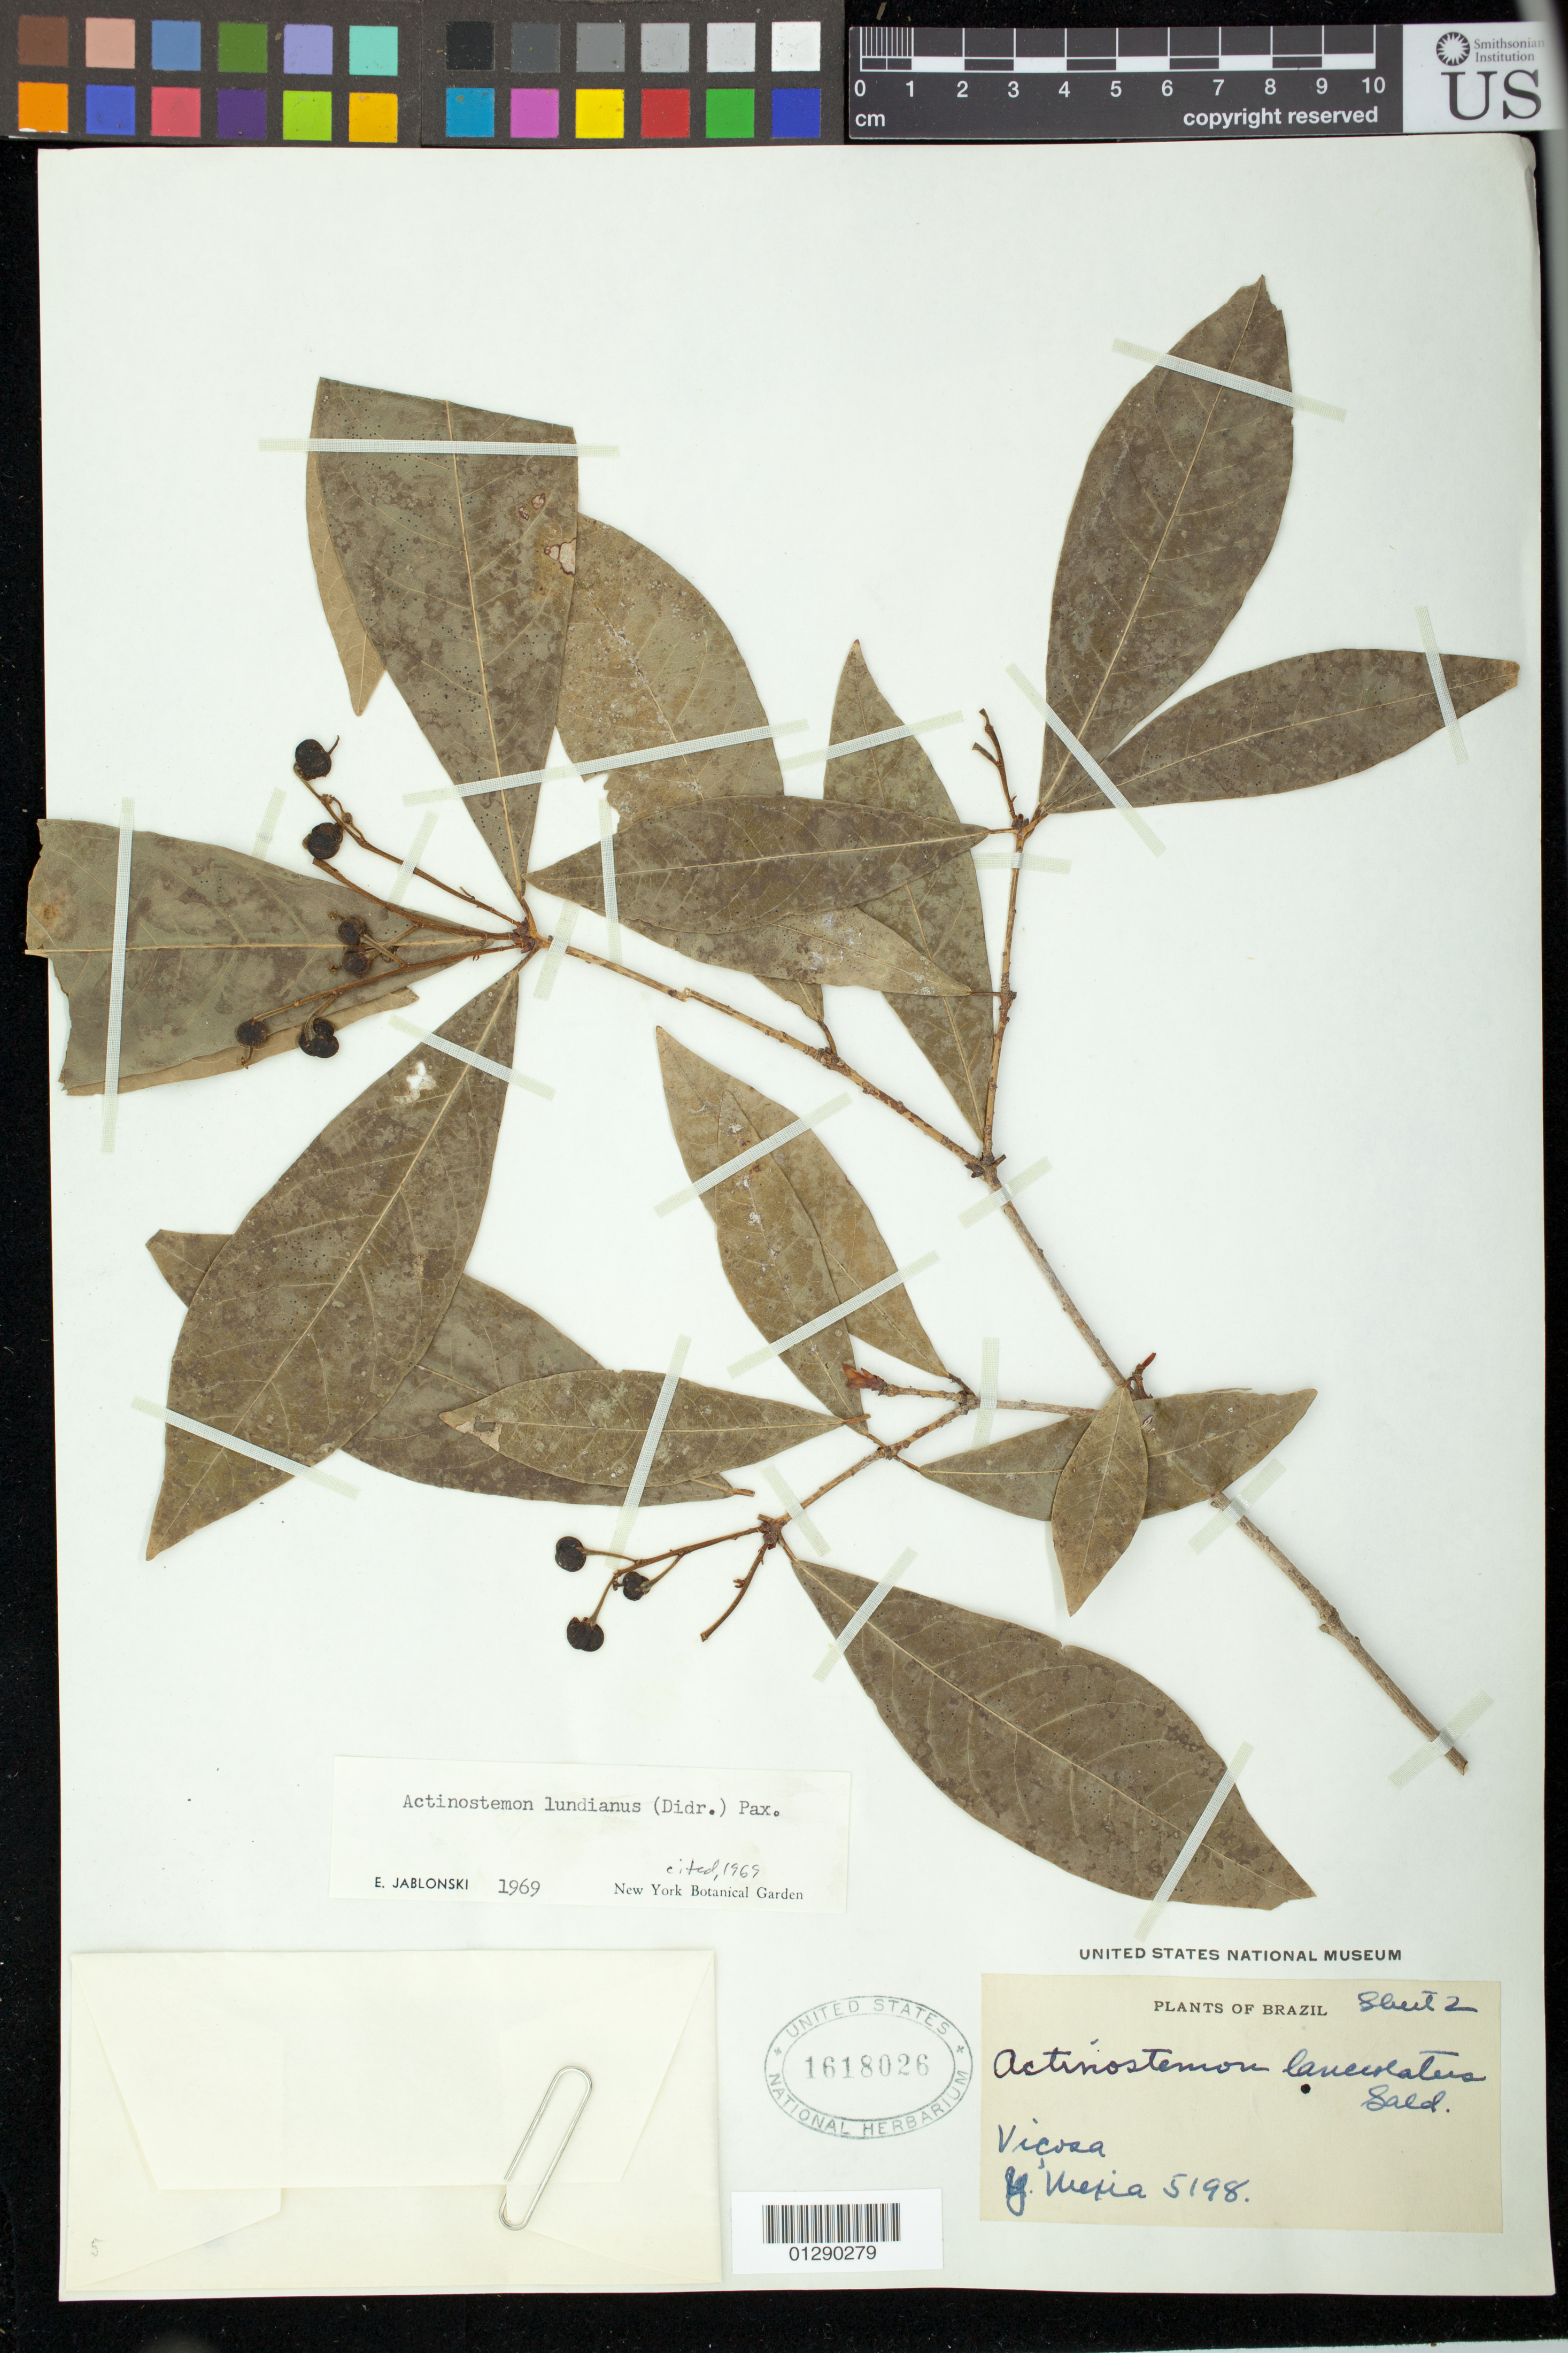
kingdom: Plantae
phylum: Tracheophyta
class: Magnoliopsida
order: Malpighiales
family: Euphorbiaceae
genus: Actinostemon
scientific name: Actinostemon lundianus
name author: (Didr.) Pax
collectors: Y. Mexia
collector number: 5198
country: Brazil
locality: Vicosa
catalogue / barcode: US 1618026